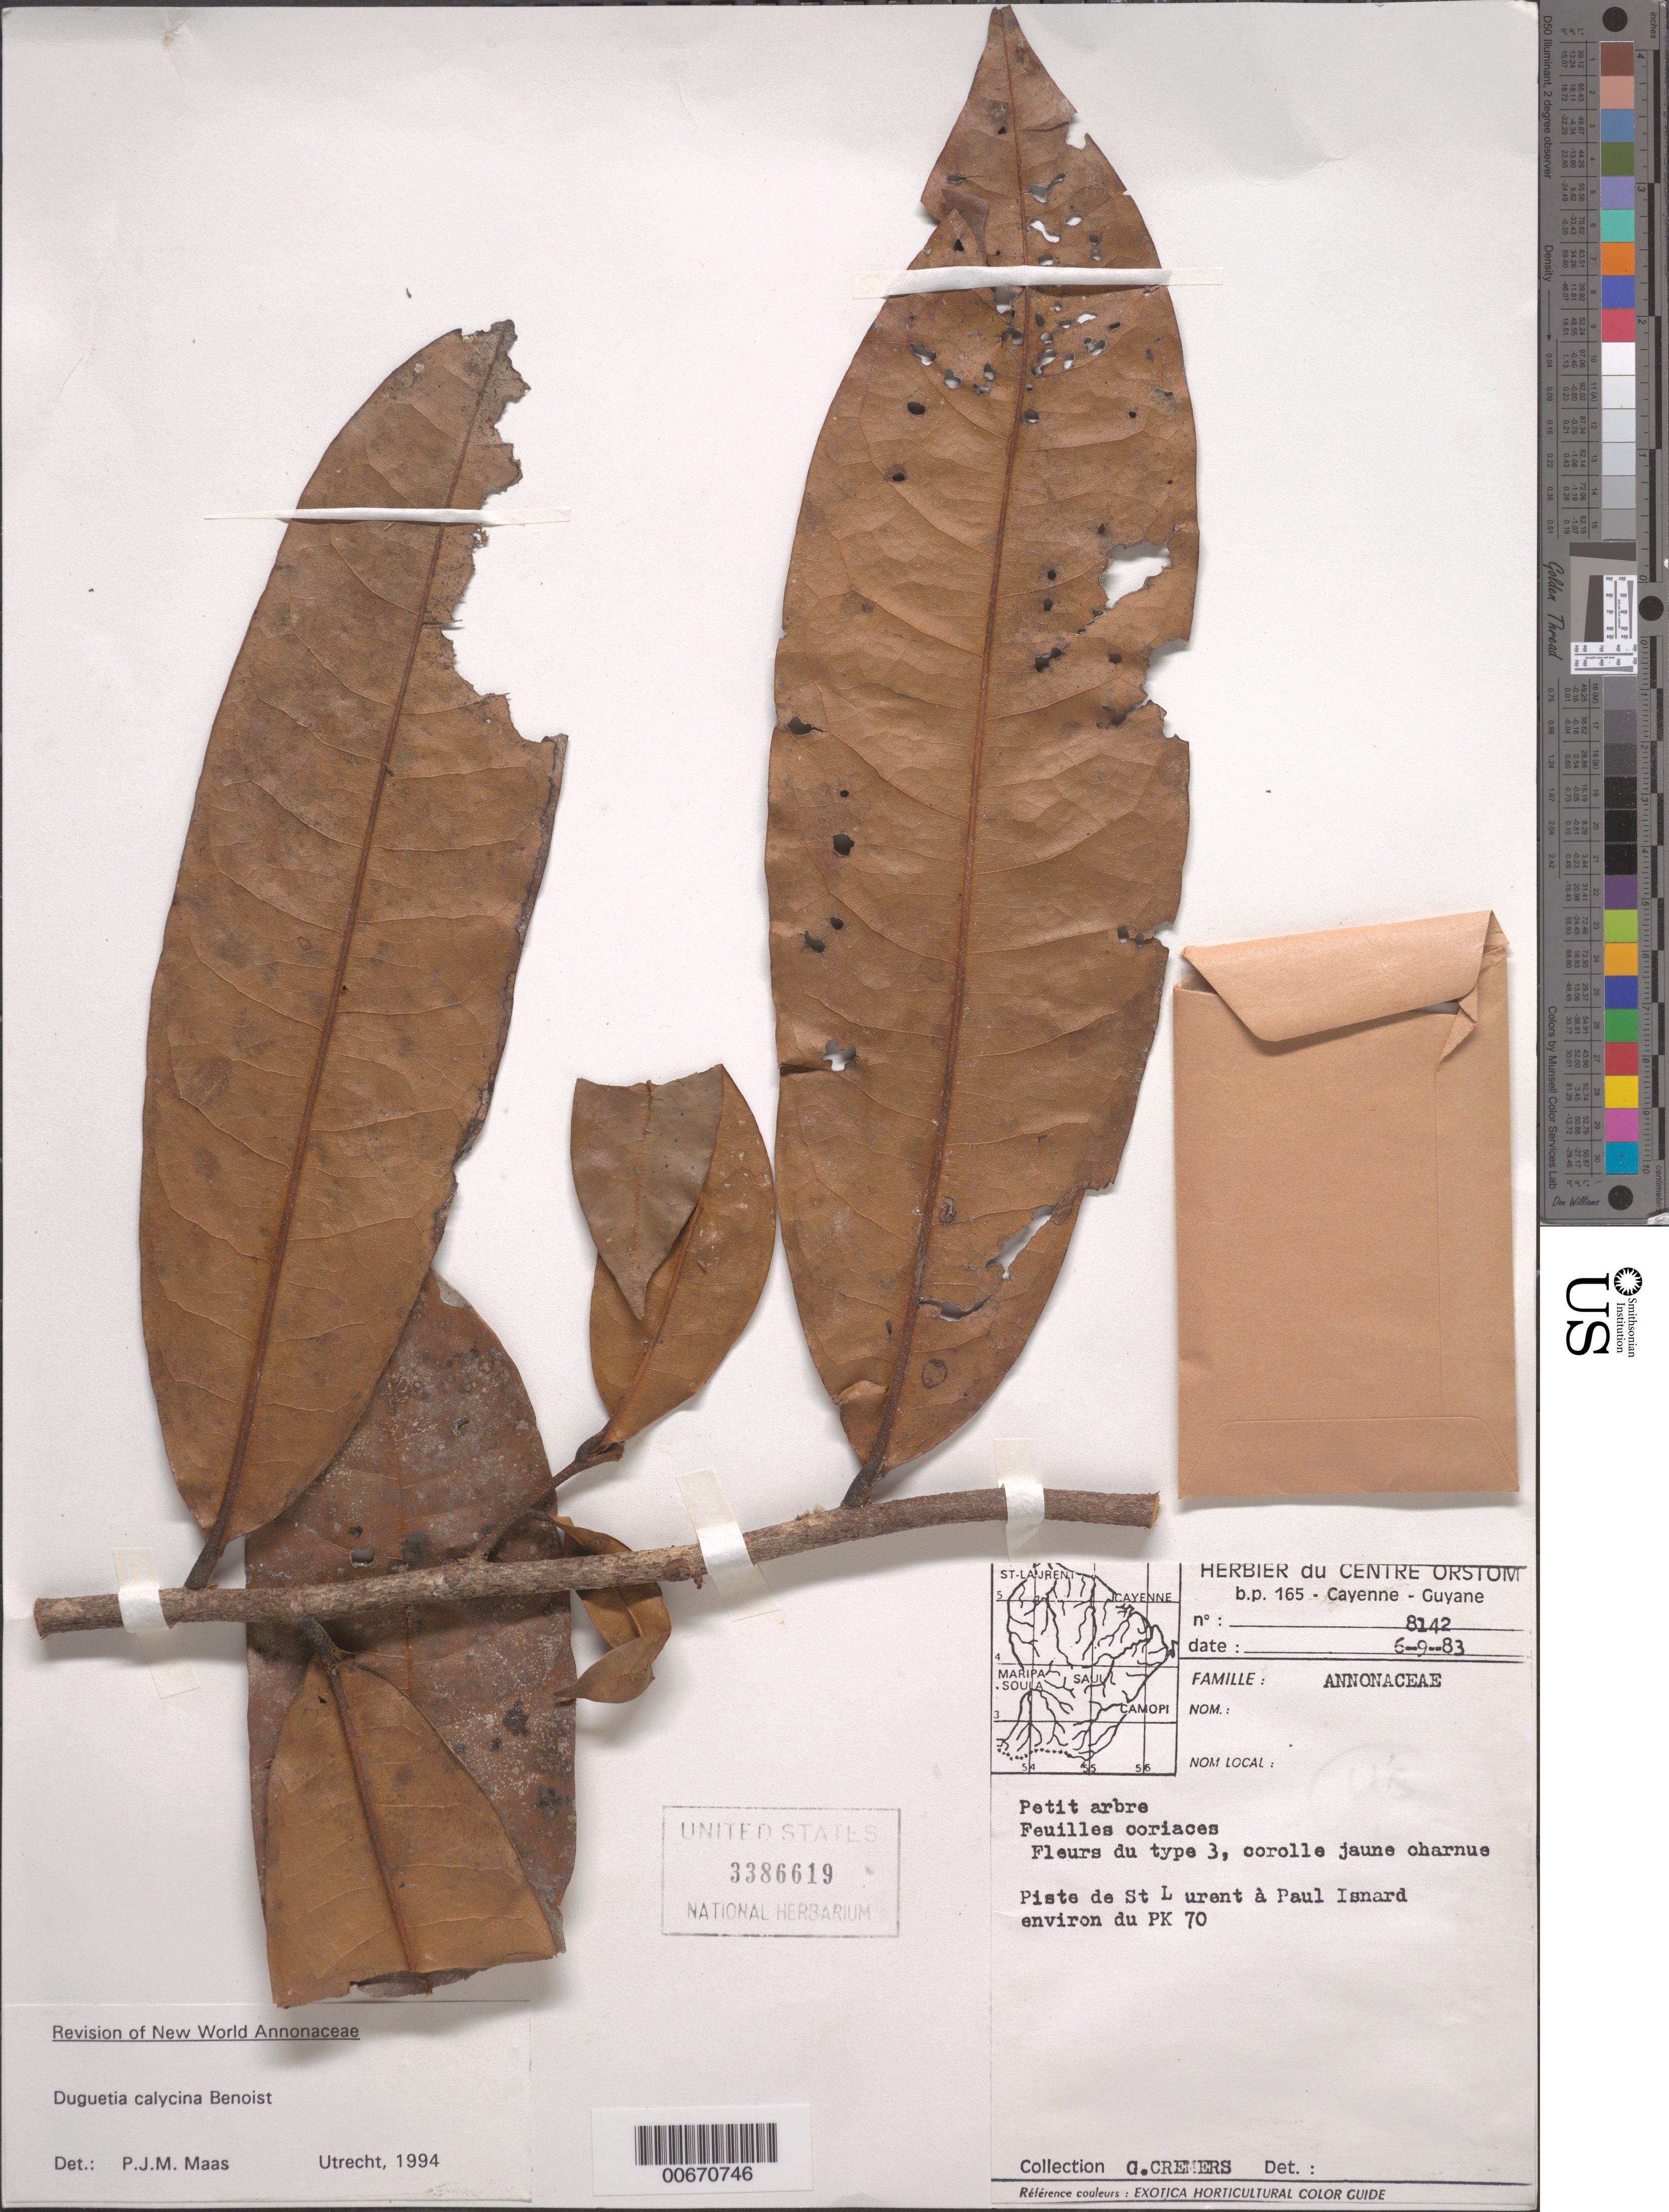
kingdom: Plantae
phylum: Tracheophyta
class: Magnoliopsida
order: Magnoliales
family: Annonaceae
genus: Duguetia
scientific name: Duguetia calycina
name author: Benoist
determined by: Maas, Paul J. M.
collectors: G. Cremers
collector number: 8142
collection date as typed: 9-Jun-83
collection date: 1983-06-09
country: French Guiana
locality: Piste de St. Laurent à Paul Isnard, environ du PK 70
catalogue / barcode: US 3386619